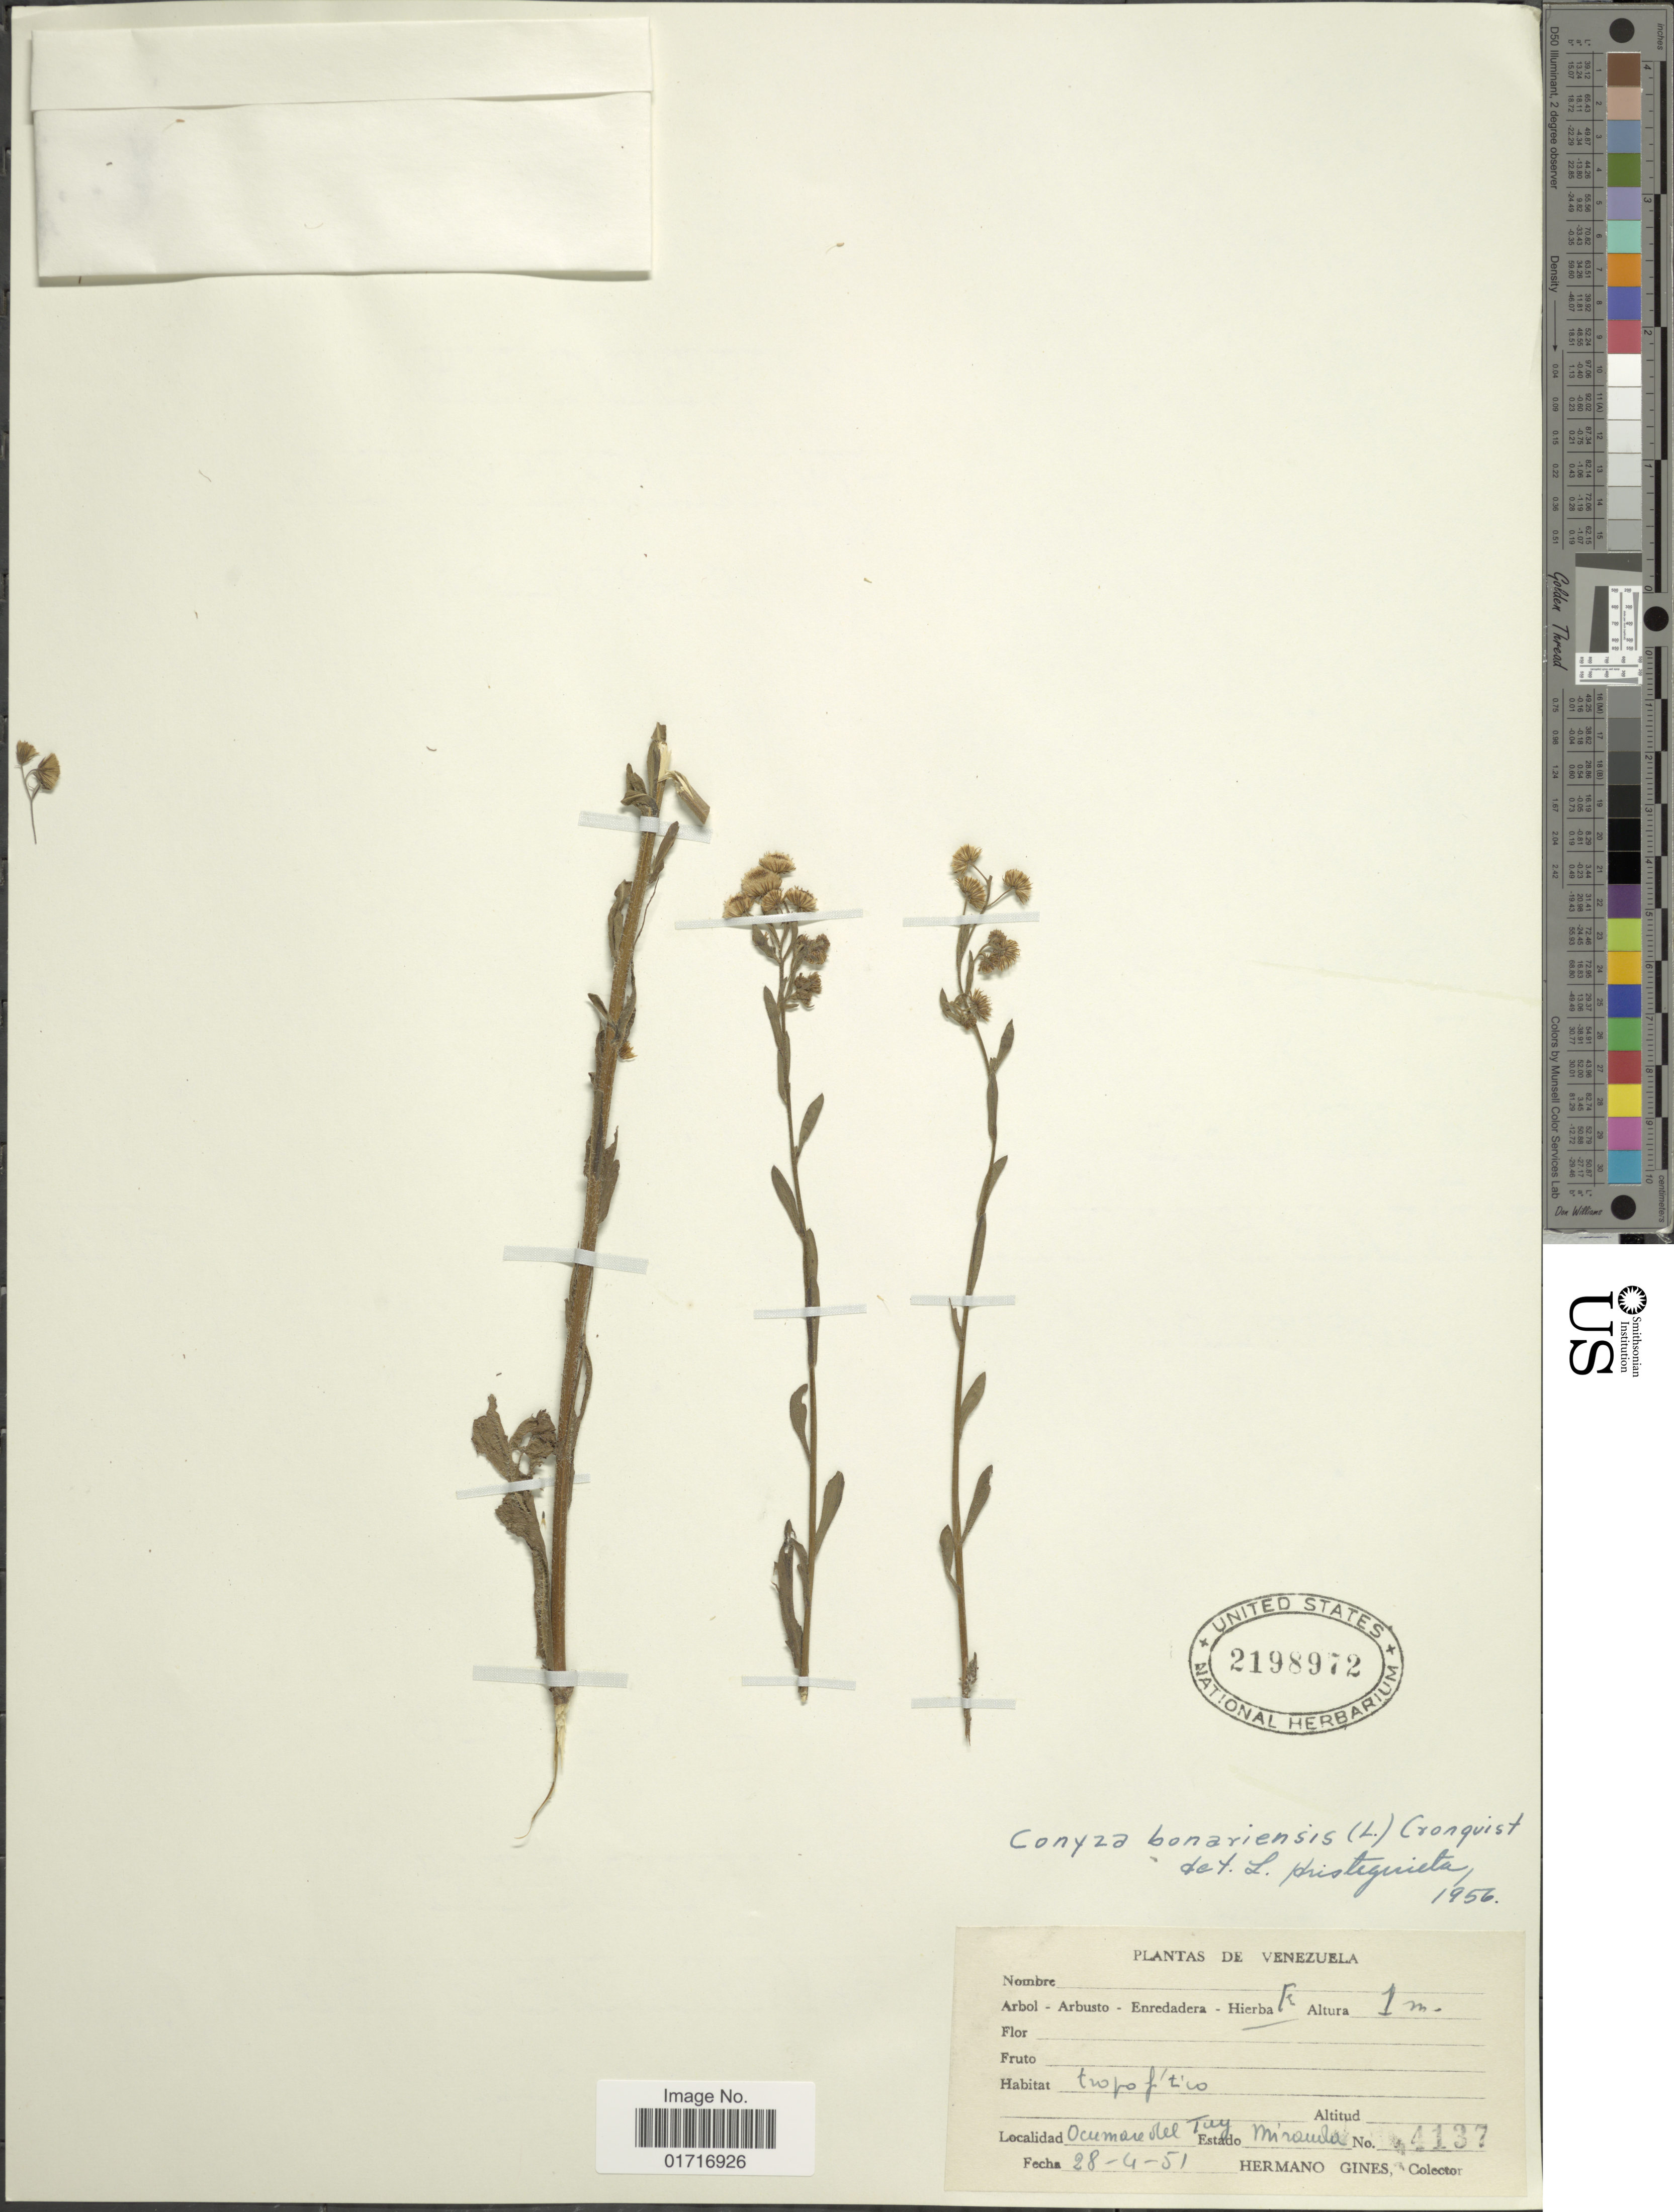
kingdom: Plantae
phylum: Tracheophyta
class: Magnoliopsida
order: Asterales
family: Asteraceae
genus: Conyza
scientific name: Conyza bonariensis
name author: (L.) Cronq.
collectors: Bro. Gines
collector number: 4137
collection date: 1951-04-28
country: Venezuela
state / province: Miranda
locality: Ocumare del Tuy.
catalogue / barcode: US 2198972